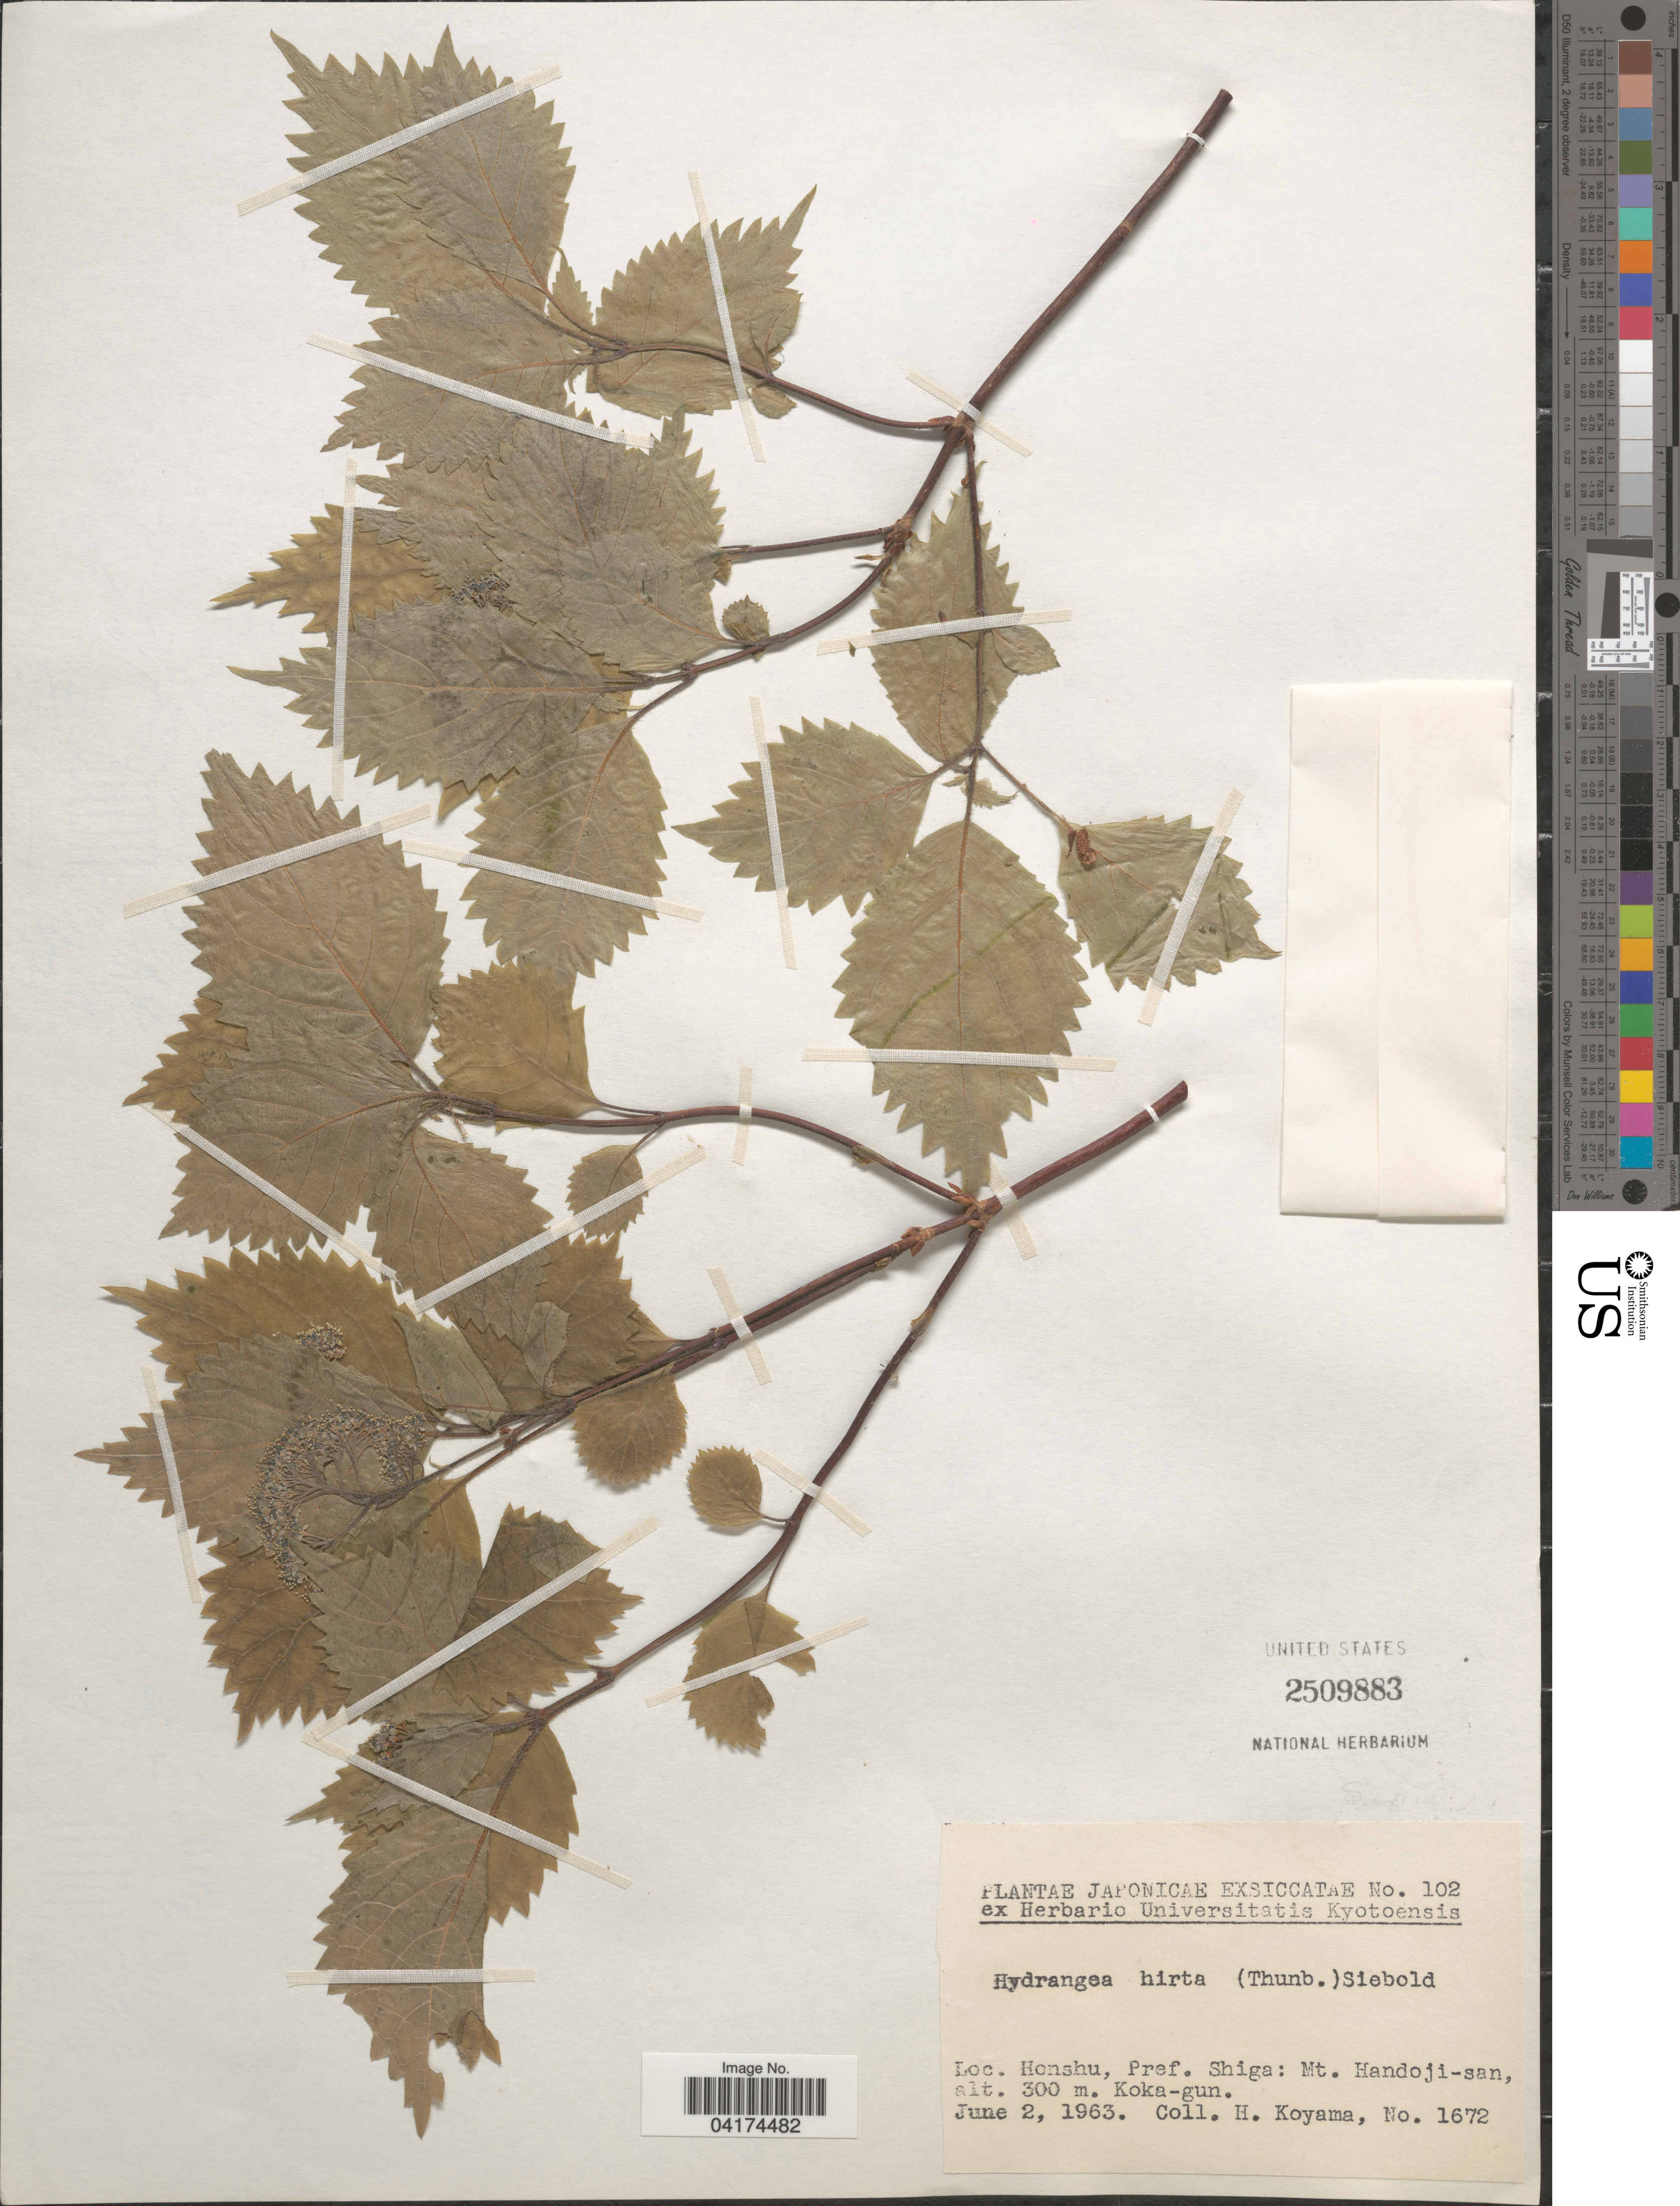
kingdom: Plantae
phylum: Tracheophyta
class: Magnoliopsida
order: Cornales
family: Hydrangeaceae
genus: Hydrangea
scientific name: Hydrangea hirta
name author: (Thunb.) Siebold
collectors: H. Koyama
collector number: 1672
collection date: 1963-06-02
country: Japan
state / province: Siga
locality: Japonicae. Honshu, Pref. Shiga: Mt. Handoji-san. Koka-gun.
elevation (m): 300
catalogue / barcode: US 2509883